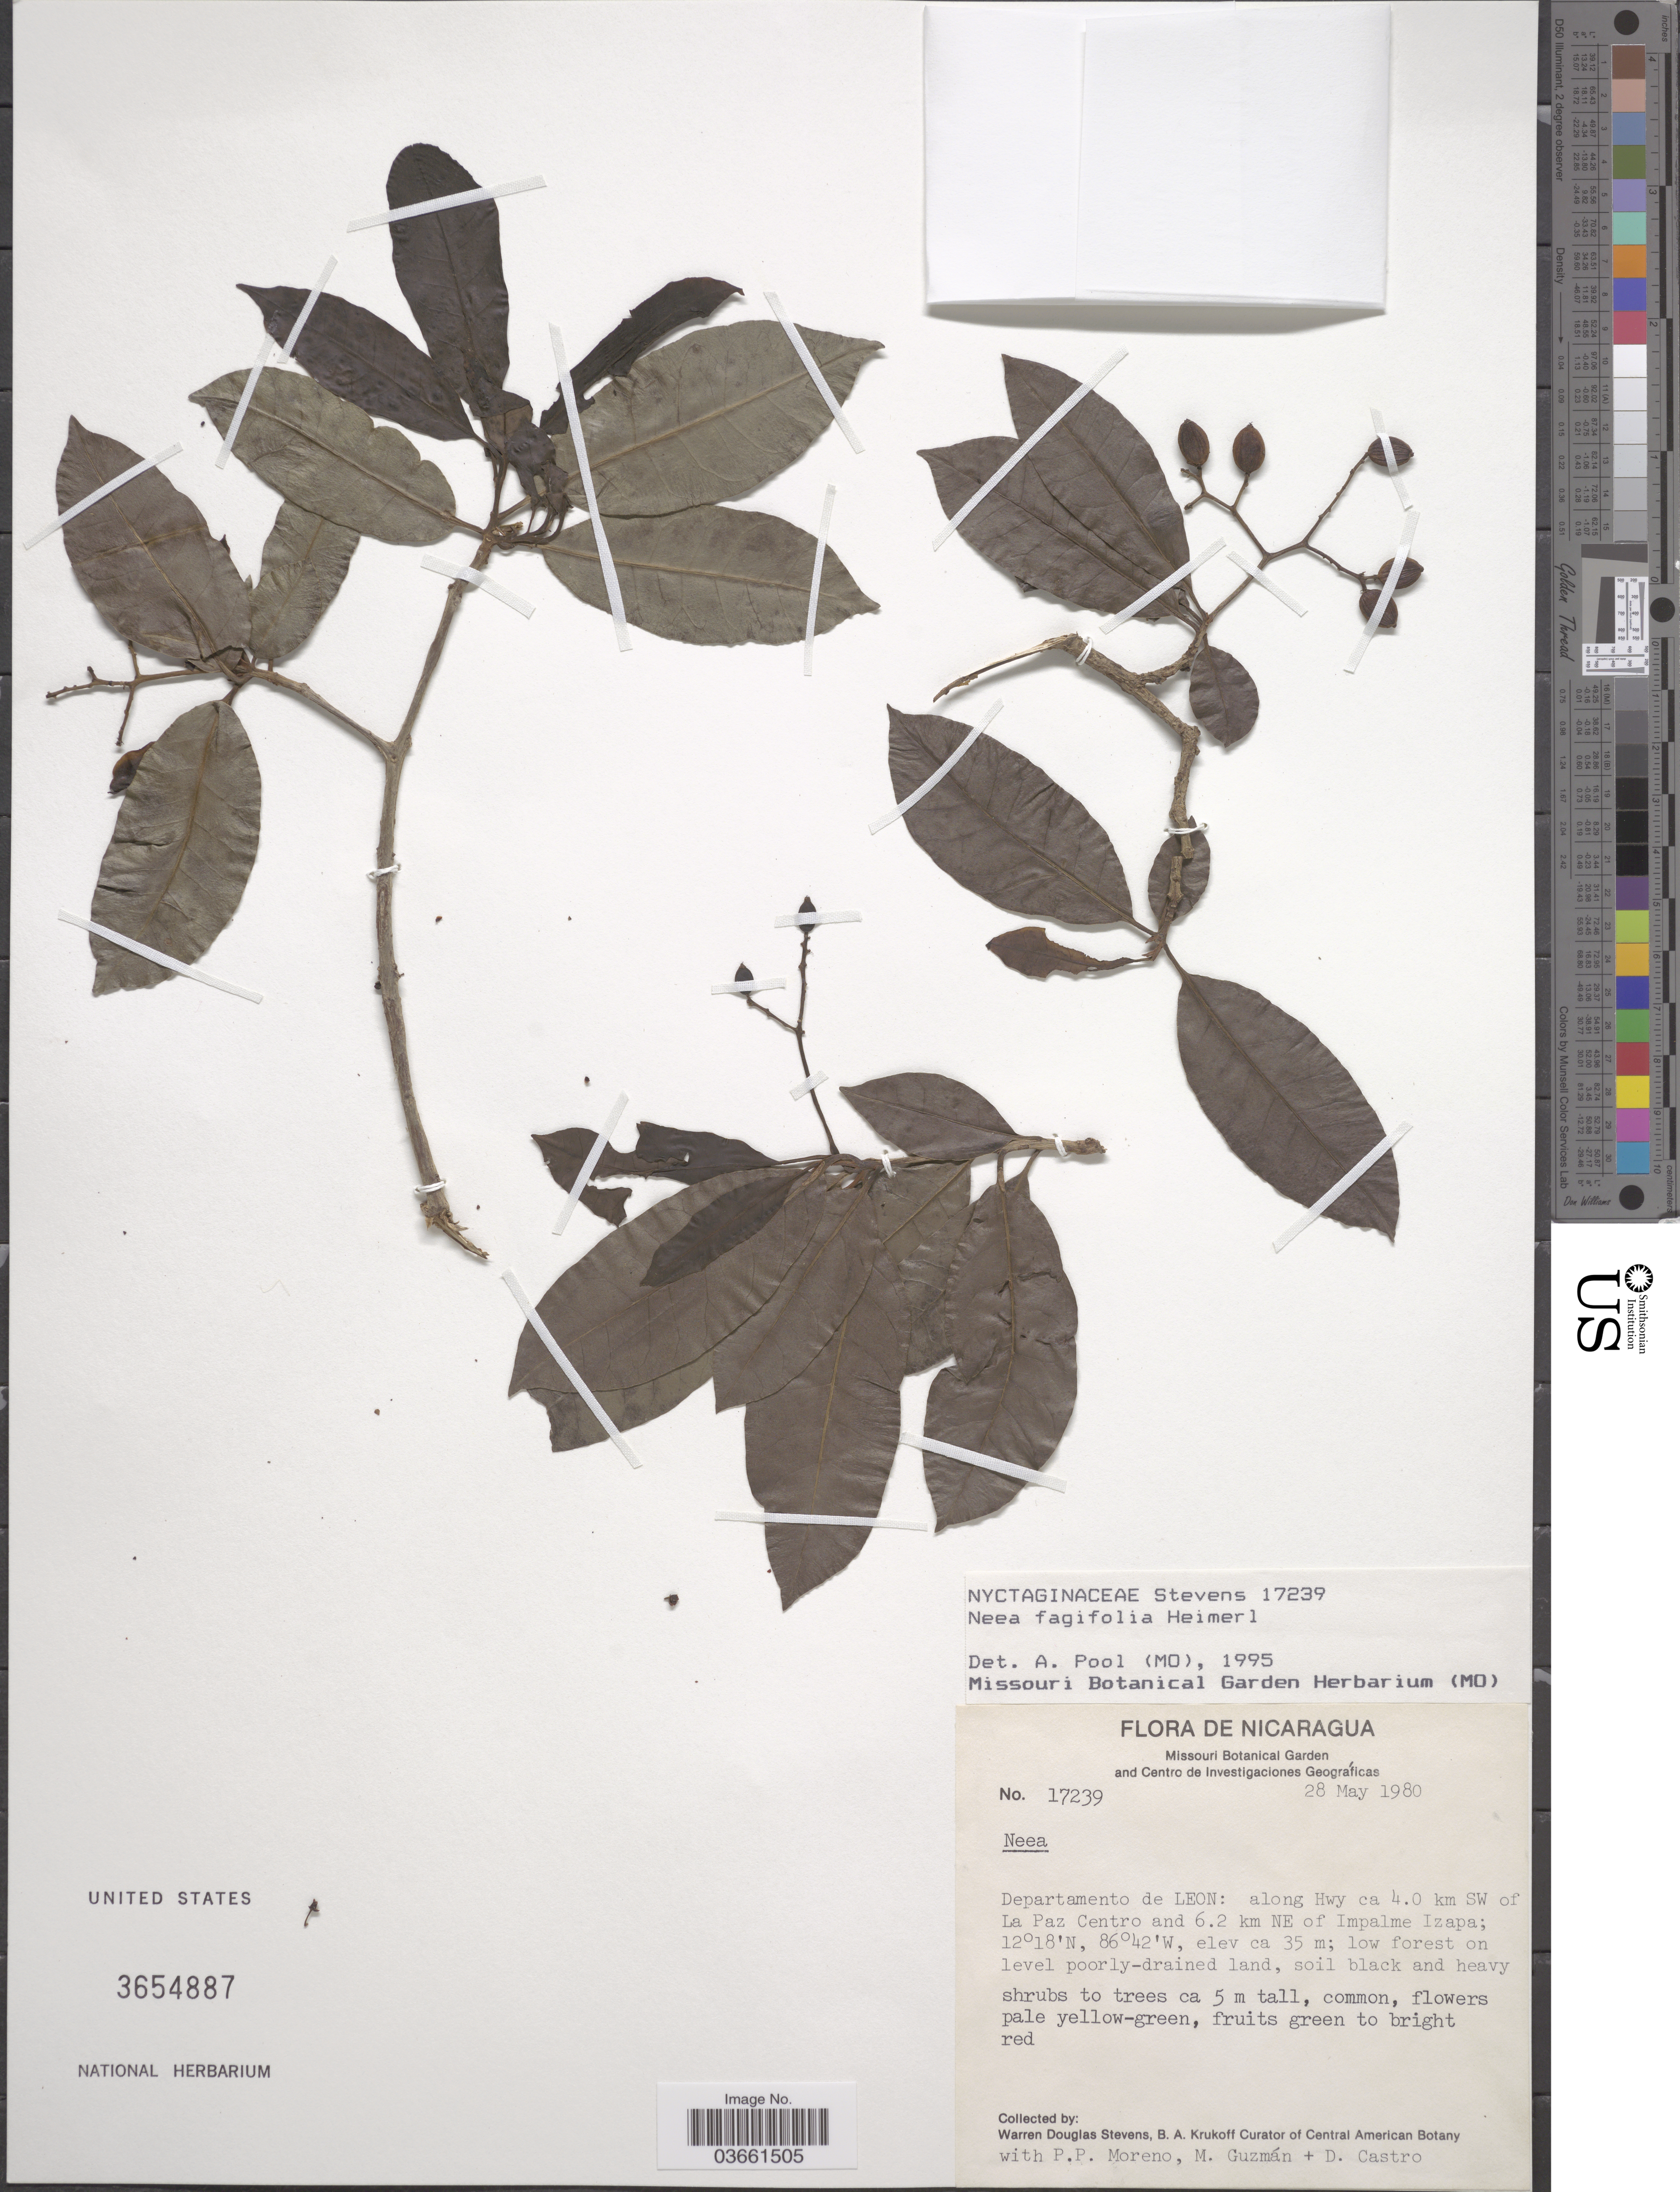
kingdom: Plantae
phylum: Tracheophyta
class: Magnoliopsida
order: Caryophyllales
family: Nyctaginaceae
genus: Neea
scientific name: Neea fagifolia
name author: Heimerl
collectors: W. D. Stevens & B. A. Krukoff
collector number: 17239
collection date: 1980-05-28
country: Nicaragua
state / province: Leon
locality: Departamento de Leon: along Hwy ca 4.0 km SW of La Paz Centro and 6.2 km NE of Impalme Izapa.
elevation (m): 35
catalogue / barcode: US 3654887